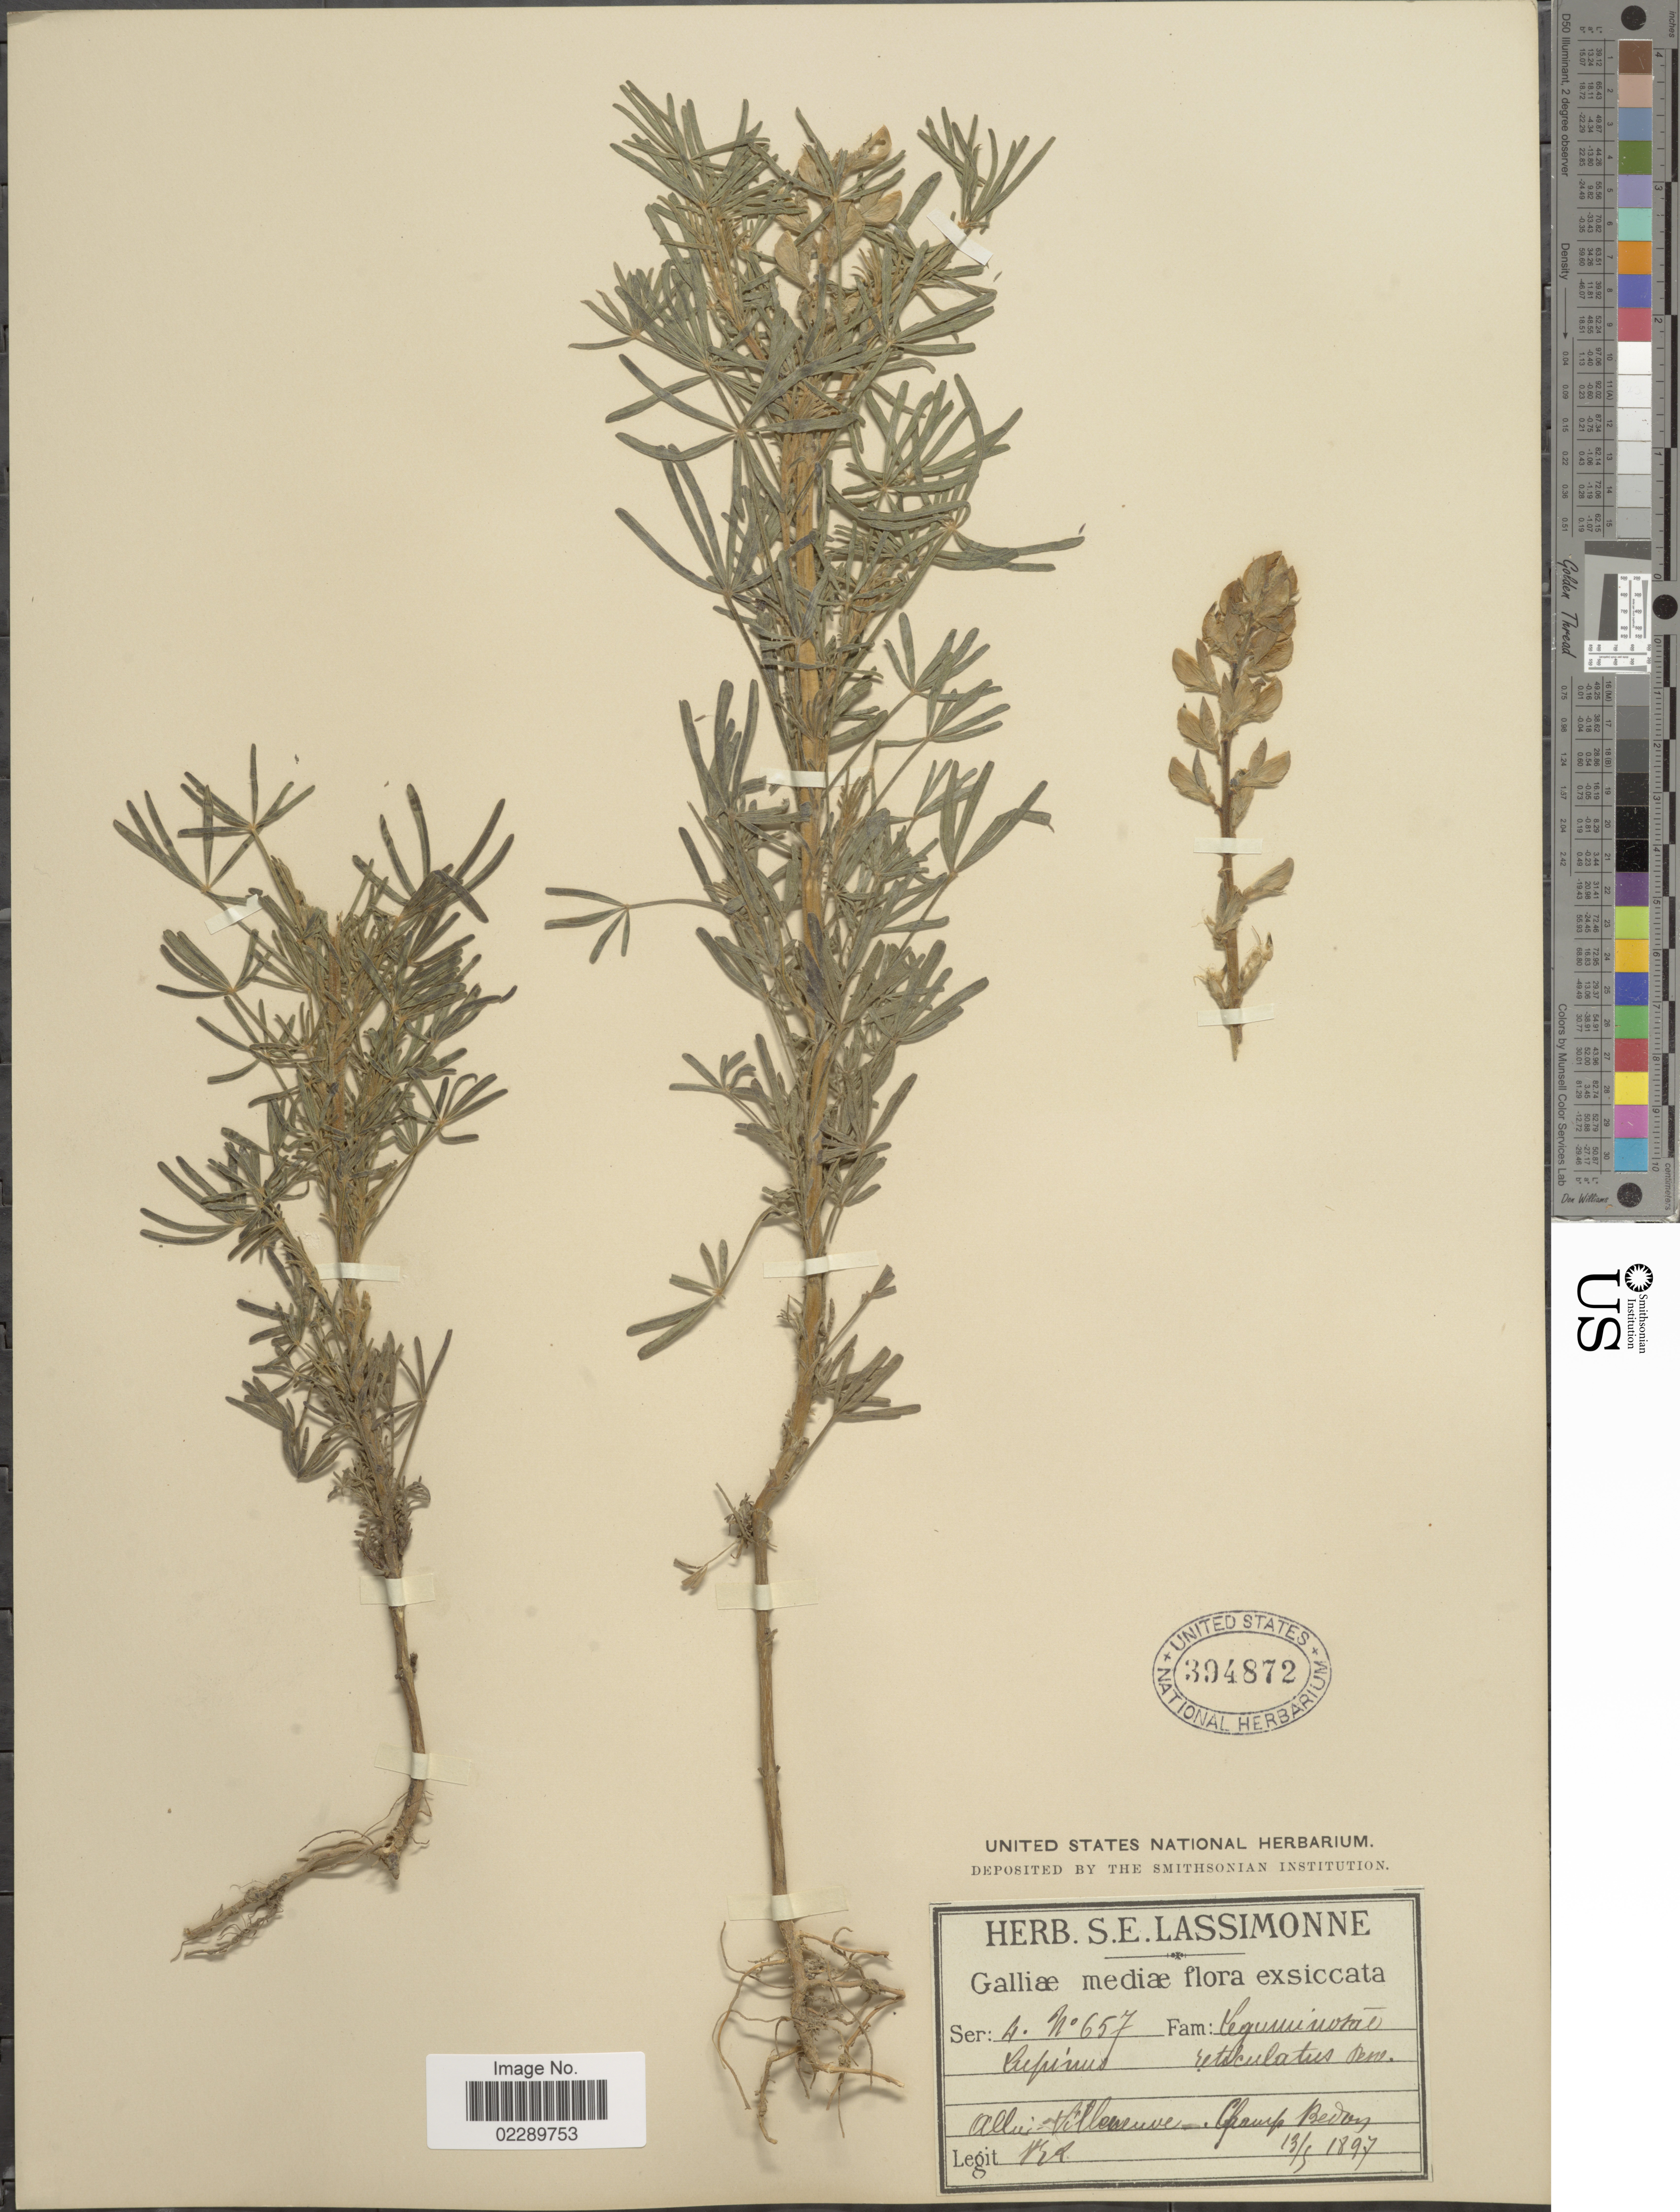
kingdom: Plantae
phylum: Tracheophyta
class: Magnoliopsida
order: Fabales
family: Fabaceae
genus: Lupinus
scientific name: Lupinus angustifolius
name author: L.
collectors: S. Lassimonne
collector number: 657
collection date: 1897-05-13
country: France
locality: Gallia mediæ. [illegible text]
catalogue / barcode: US 394872